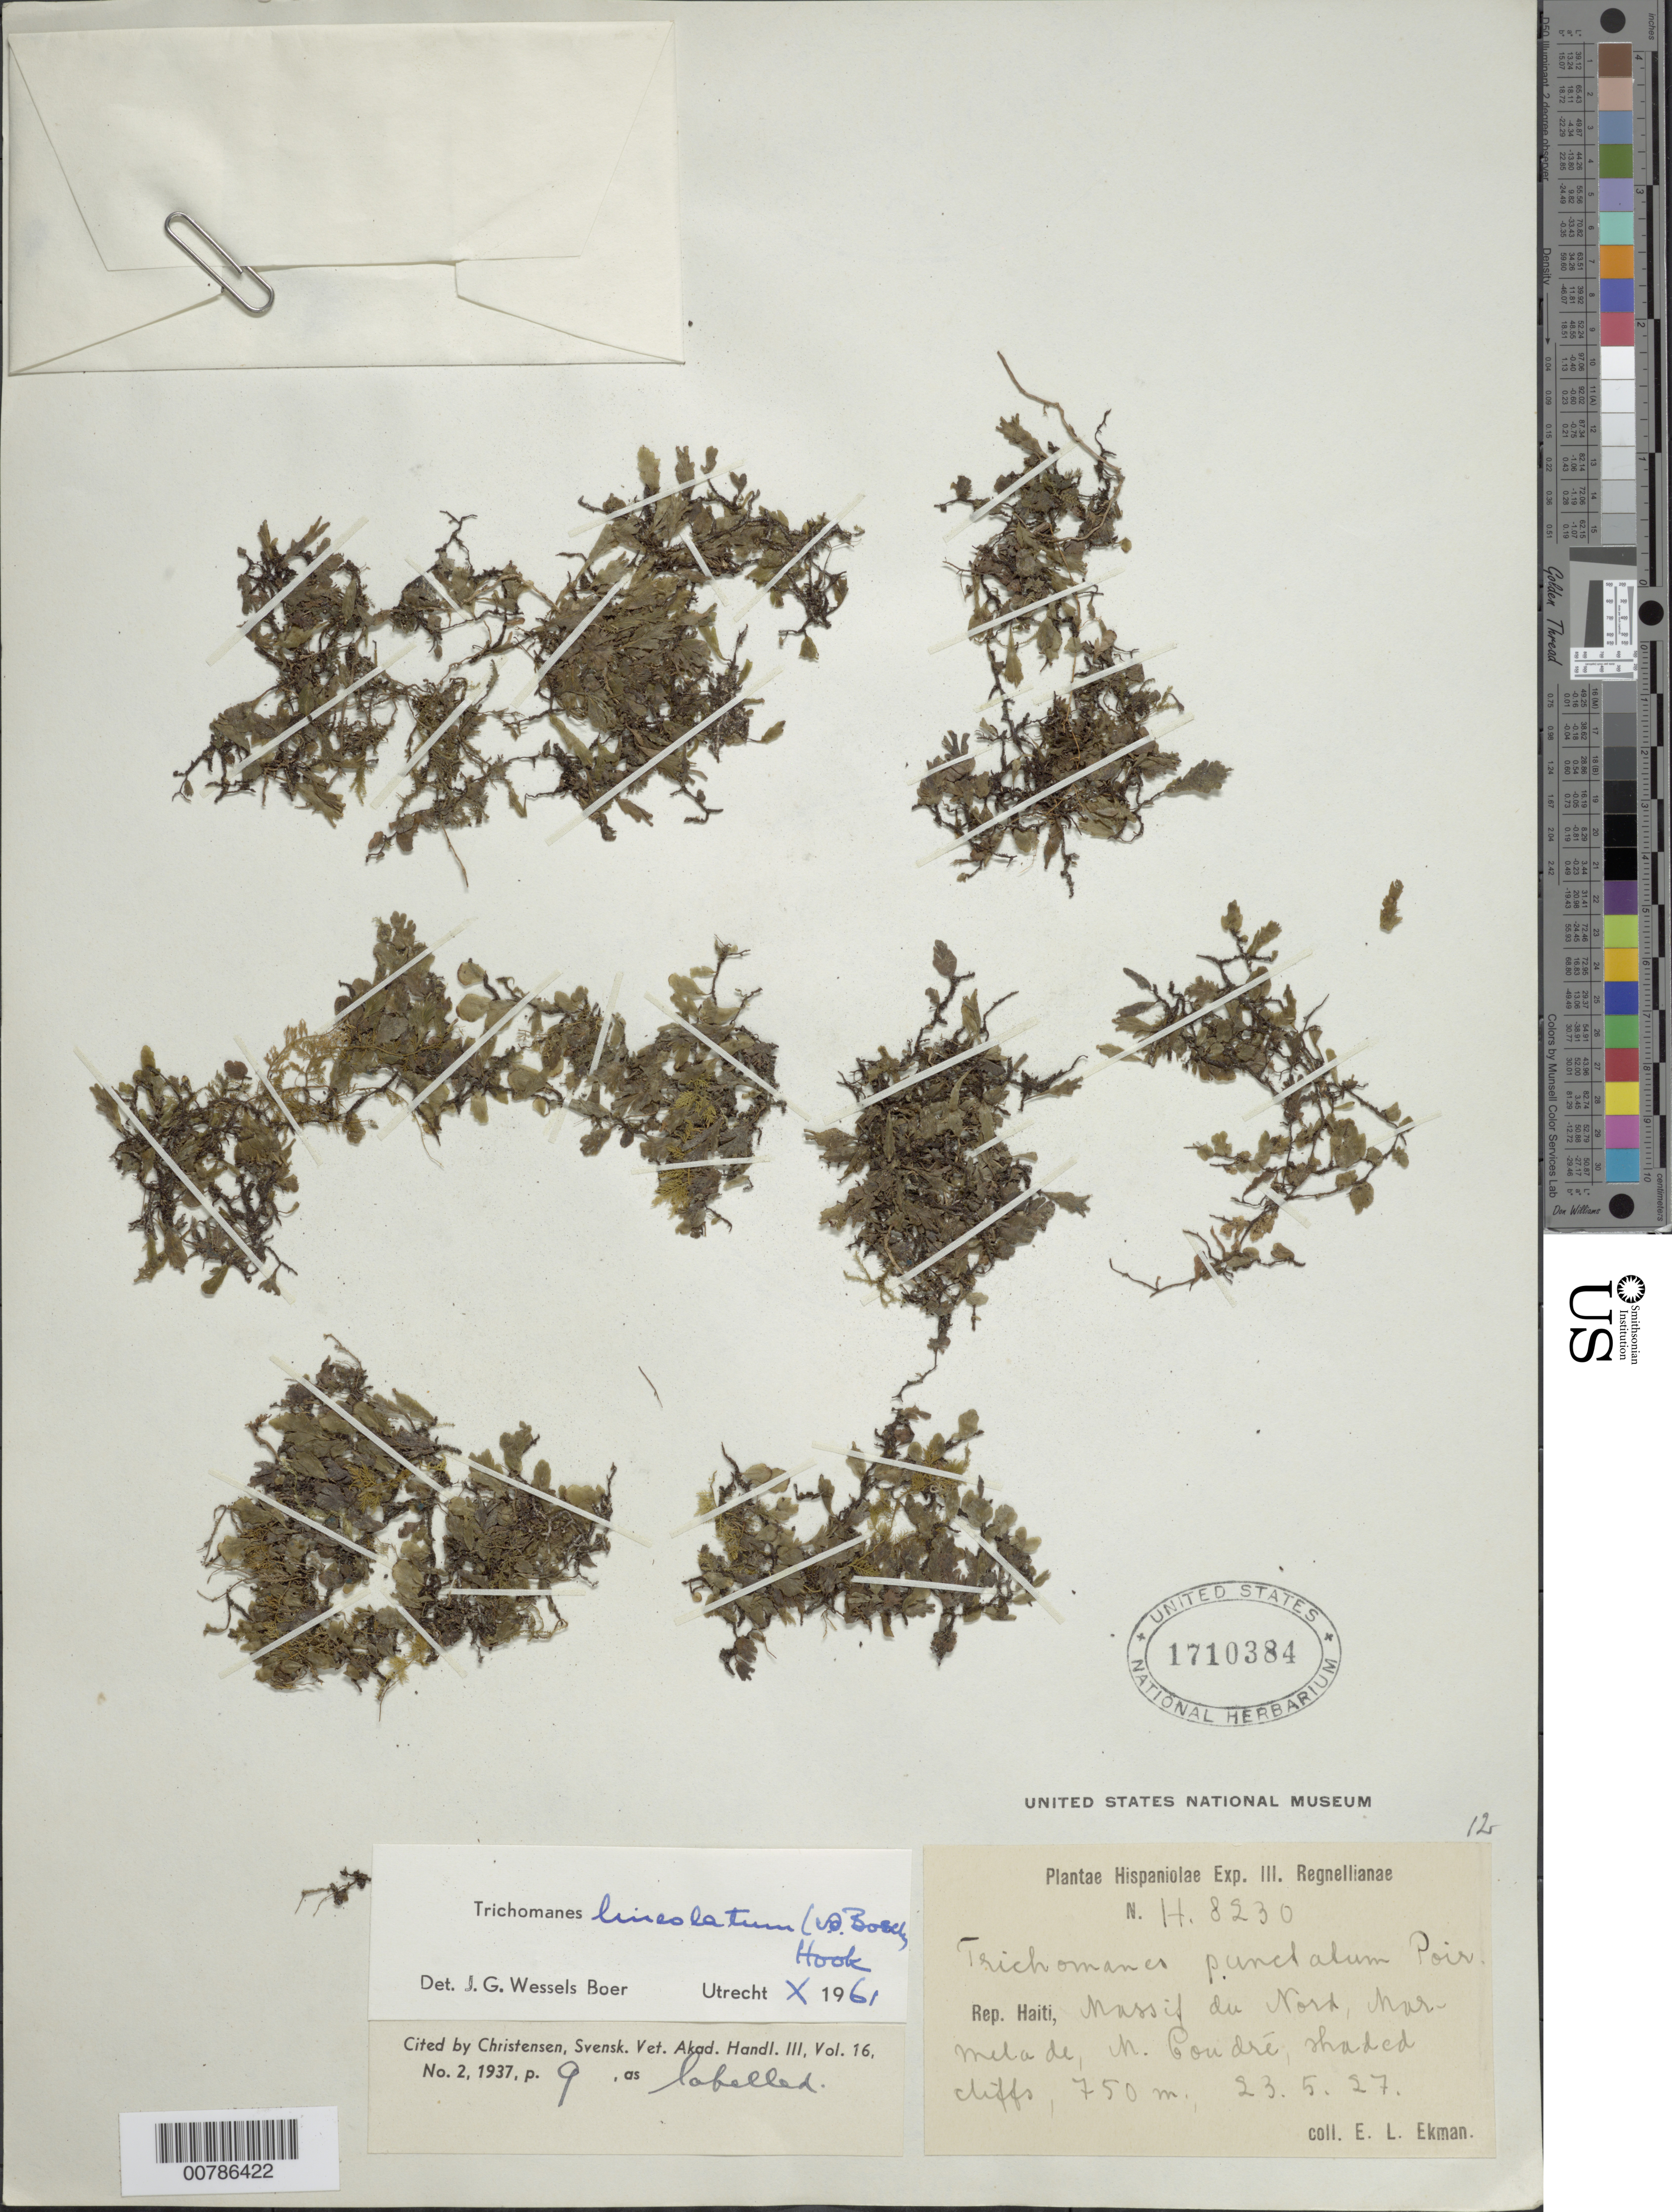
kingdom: Plantae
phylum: Tracheophyta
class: Polypodiopsida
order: Hymenophyllales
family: Hymenophyllaceae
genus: Didymoglossum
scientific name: Didymoglossum lineolatum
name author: Bosch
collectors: E. L. Ekman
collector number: H 8230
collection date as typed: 23 May 1927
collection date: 1927-05-23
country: Haiti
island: Hispaniola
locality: Massif du Nord, Marmelade, N. Coudré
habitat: Shaded cliffs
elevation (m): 750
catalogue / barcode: US 1710384